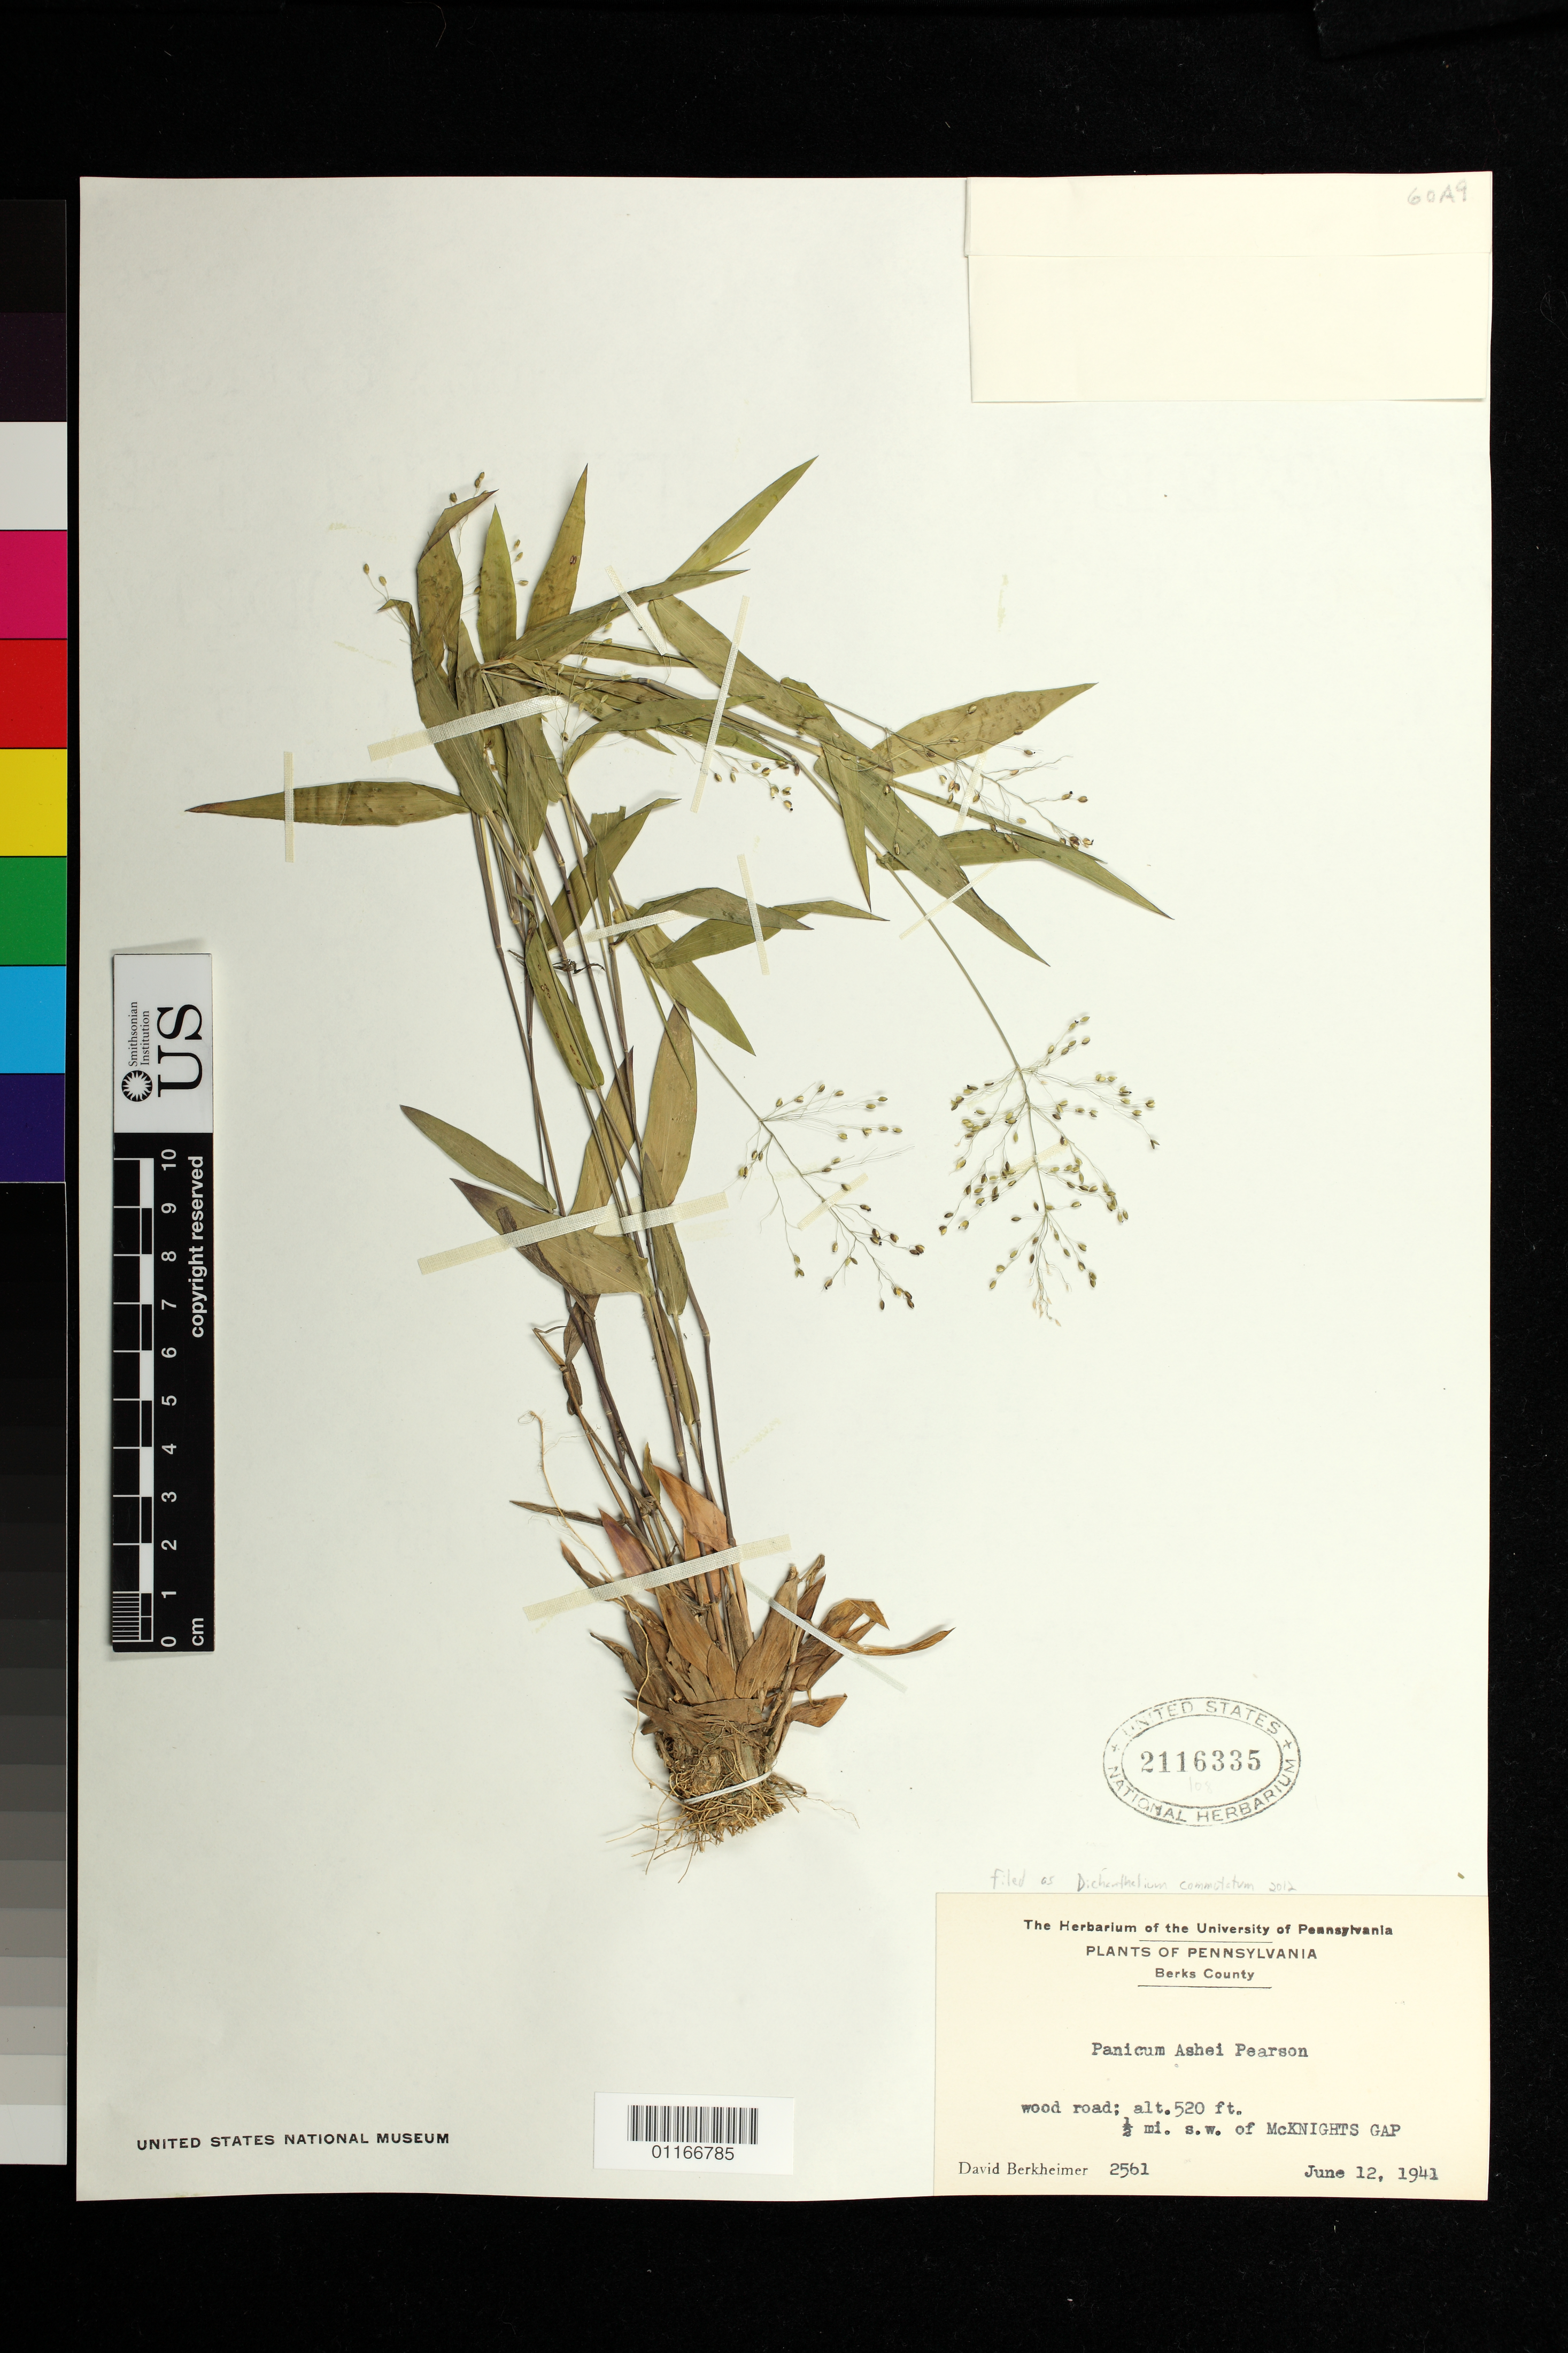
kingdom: Plantae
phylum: Tracheophyta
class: Liliopsida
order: Poales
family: Poaceae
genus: Dichanthelium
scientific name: Dichanthelium commutatum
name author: (Schult.) Gould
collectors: D. Berkheimer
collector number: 2561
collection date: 1941-06-12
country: United States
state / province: Pennsylvania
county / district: Berks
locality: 0.5 miles SW of McKnights Gap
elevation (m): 158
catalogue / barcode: US 2116335